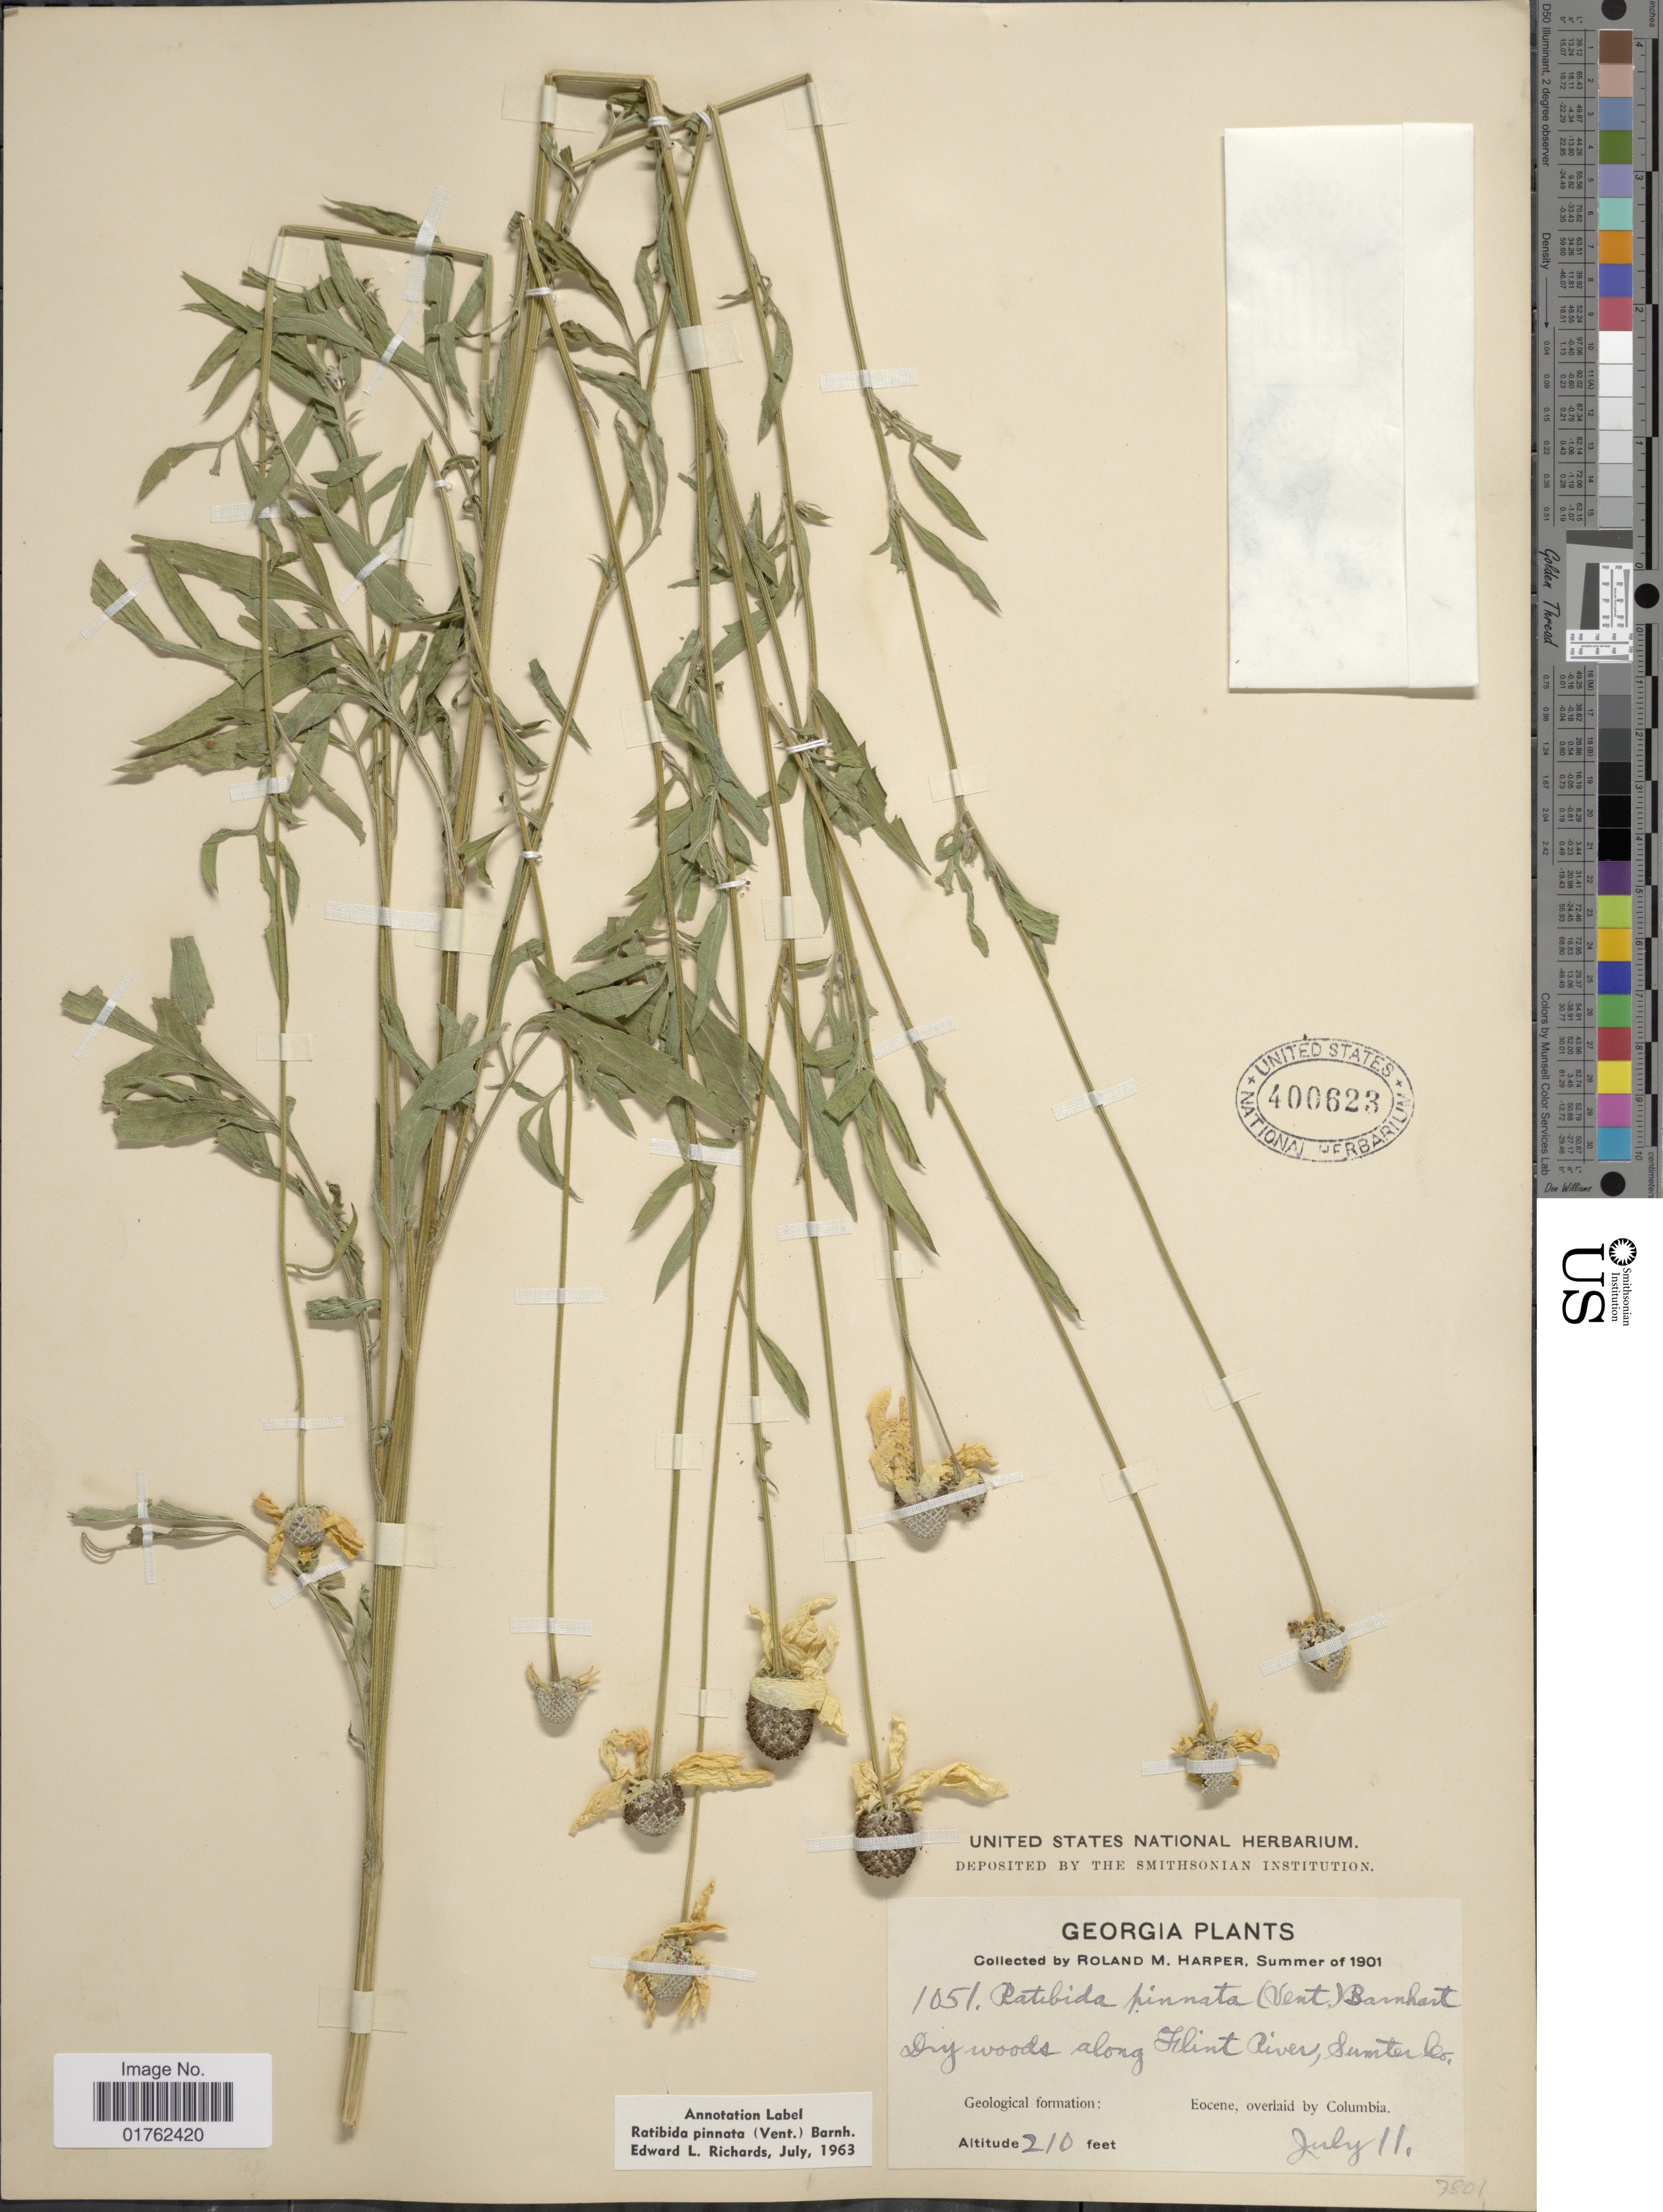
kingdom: Plantae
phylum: Tracheophyta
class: Magnoliopsida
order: Asterales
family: Asteraceae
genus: Ratibida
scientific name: Ratibida pinnata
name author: (Vent.) Barnhart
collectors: R. M. Harper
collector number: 1051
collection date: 1901-07-11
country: United States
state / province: Georgia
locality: Dry woods along Flint River, Sumter Co. Eocene, overlaid by Columbia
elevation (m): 64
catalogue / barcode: US 400623